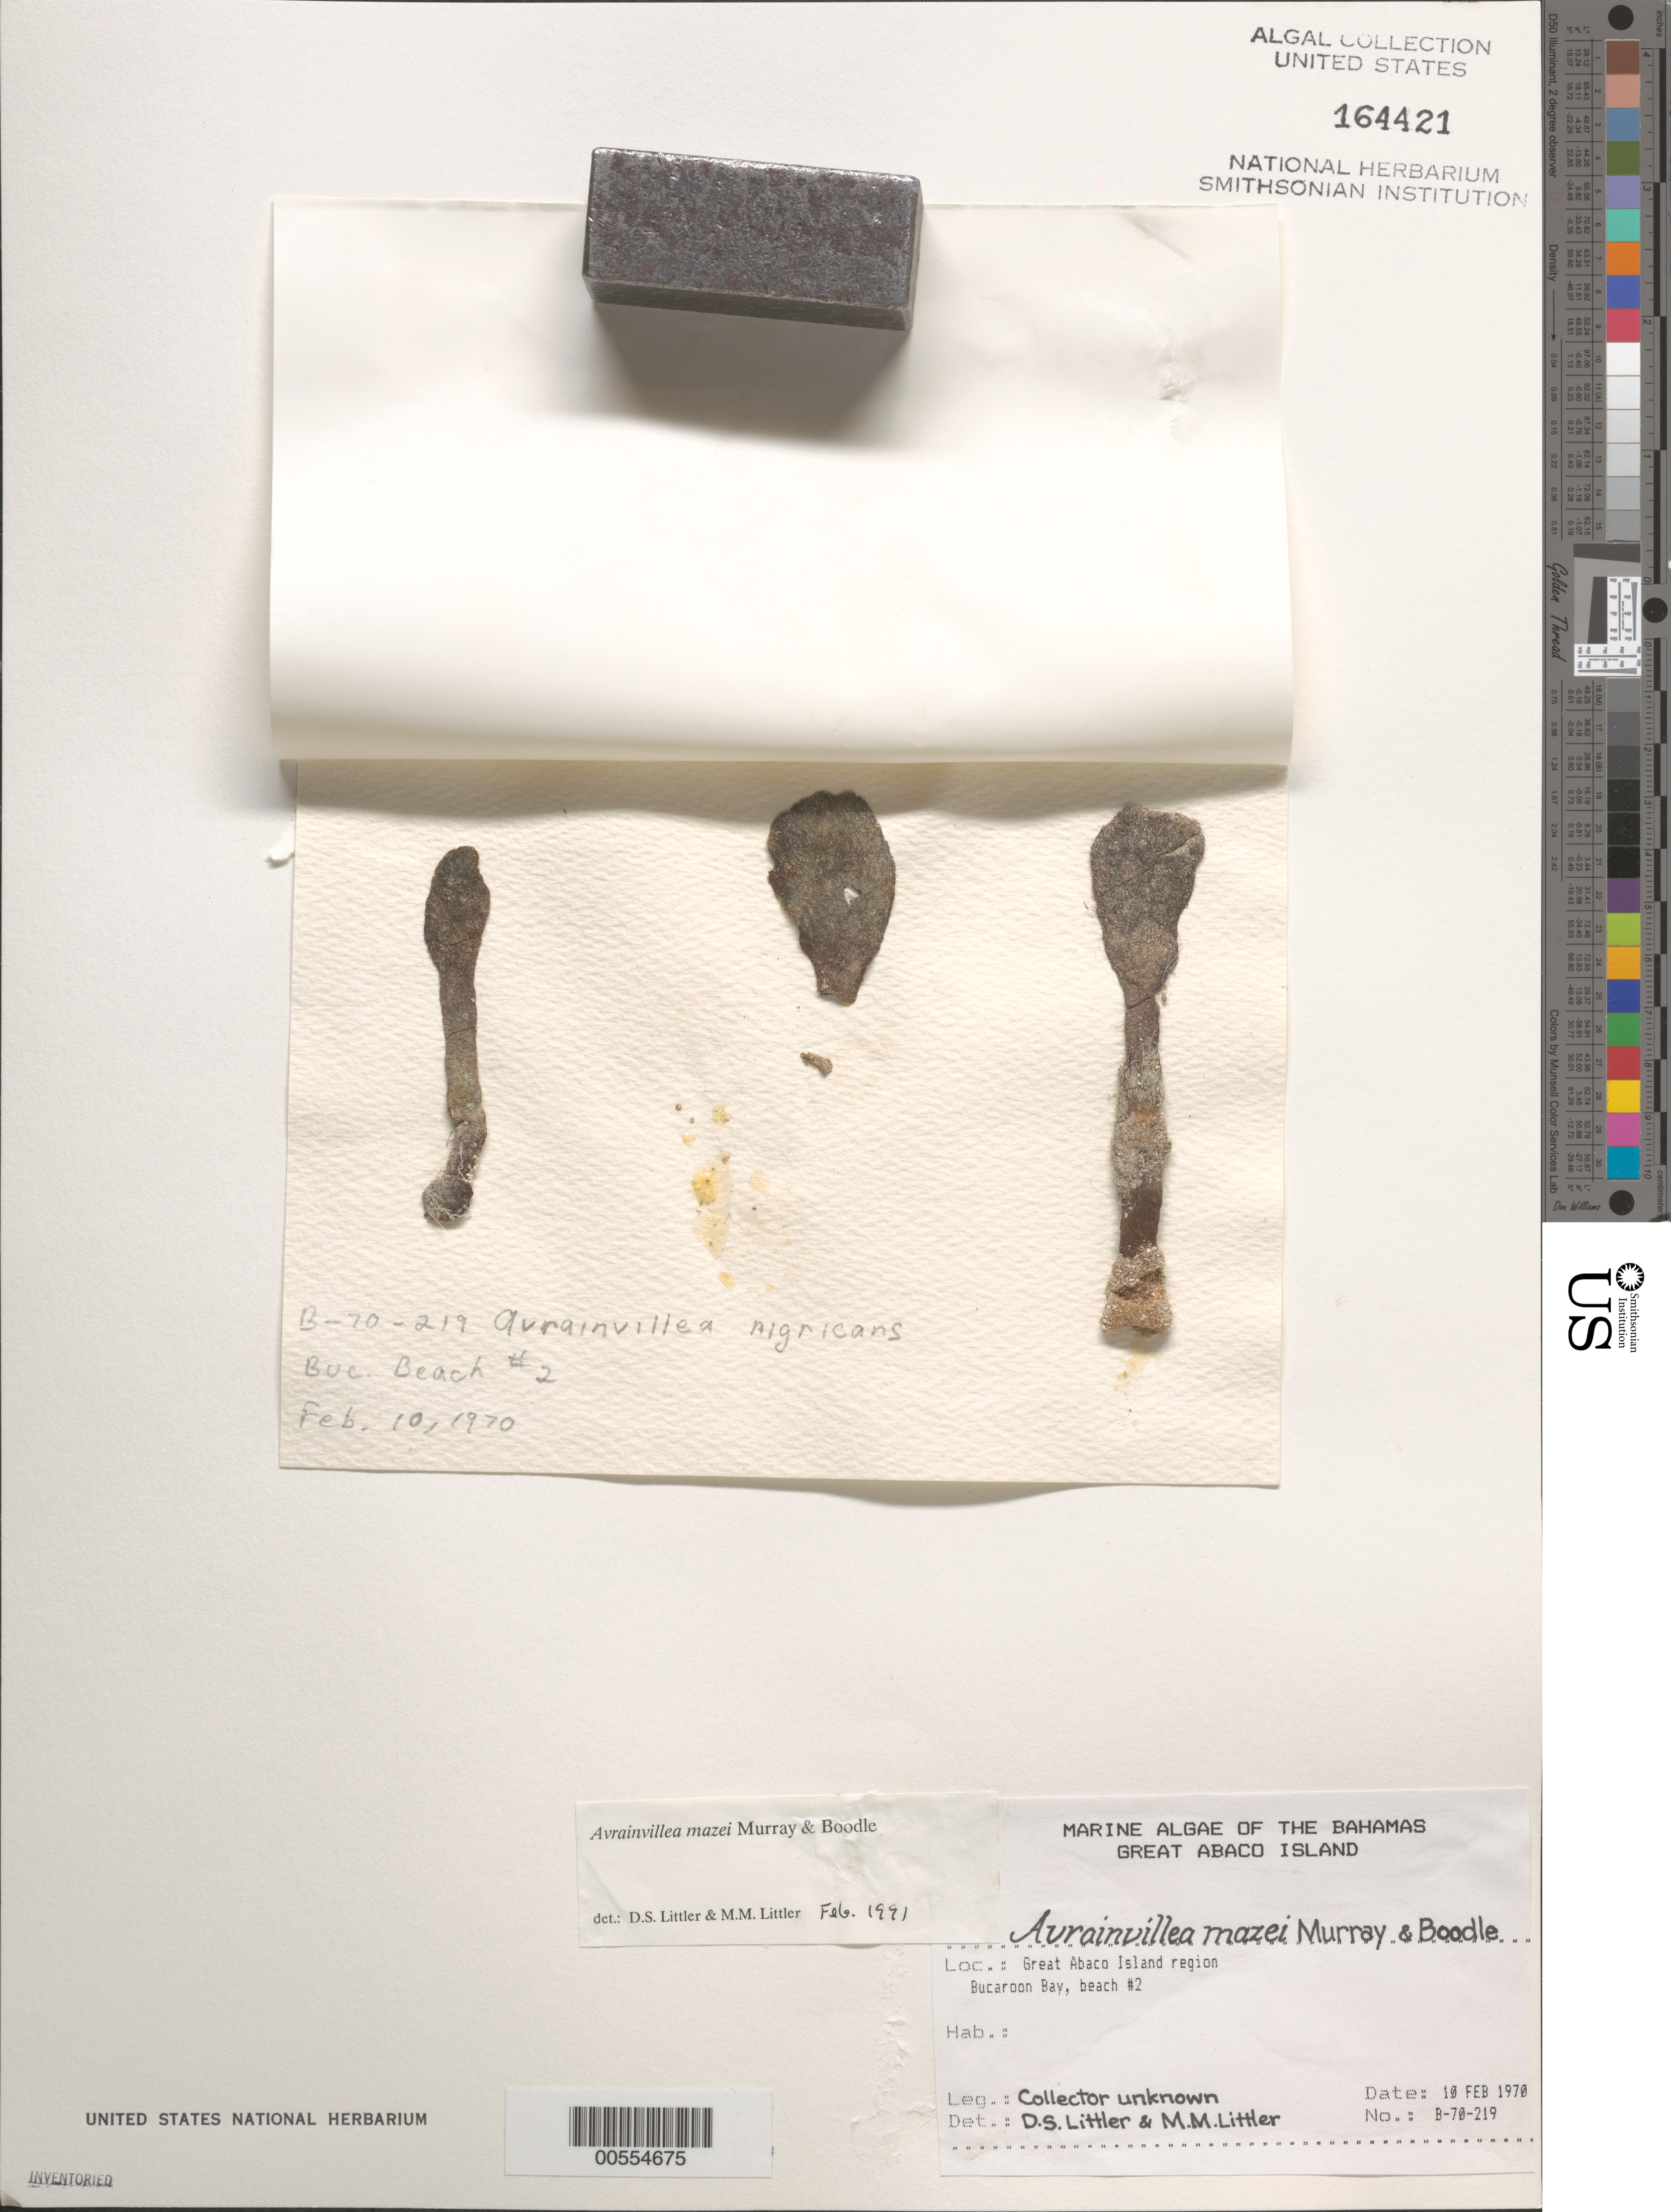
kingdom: Plantae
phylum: Chlorophyta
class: Ulvophyceae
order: Bryopsidales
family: Dichotomosiphonaceae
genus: Avrainvillea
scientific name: Avrainvillea mazei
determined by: Littler, D. S.; Littler, M. M.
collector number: B-70-219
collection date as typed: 10 Feb 1970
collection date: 1970-02-10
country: Bahamas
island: Great Abaco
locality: Buckaroon Bay, Great Abaco (island) area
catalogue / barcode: US 164421